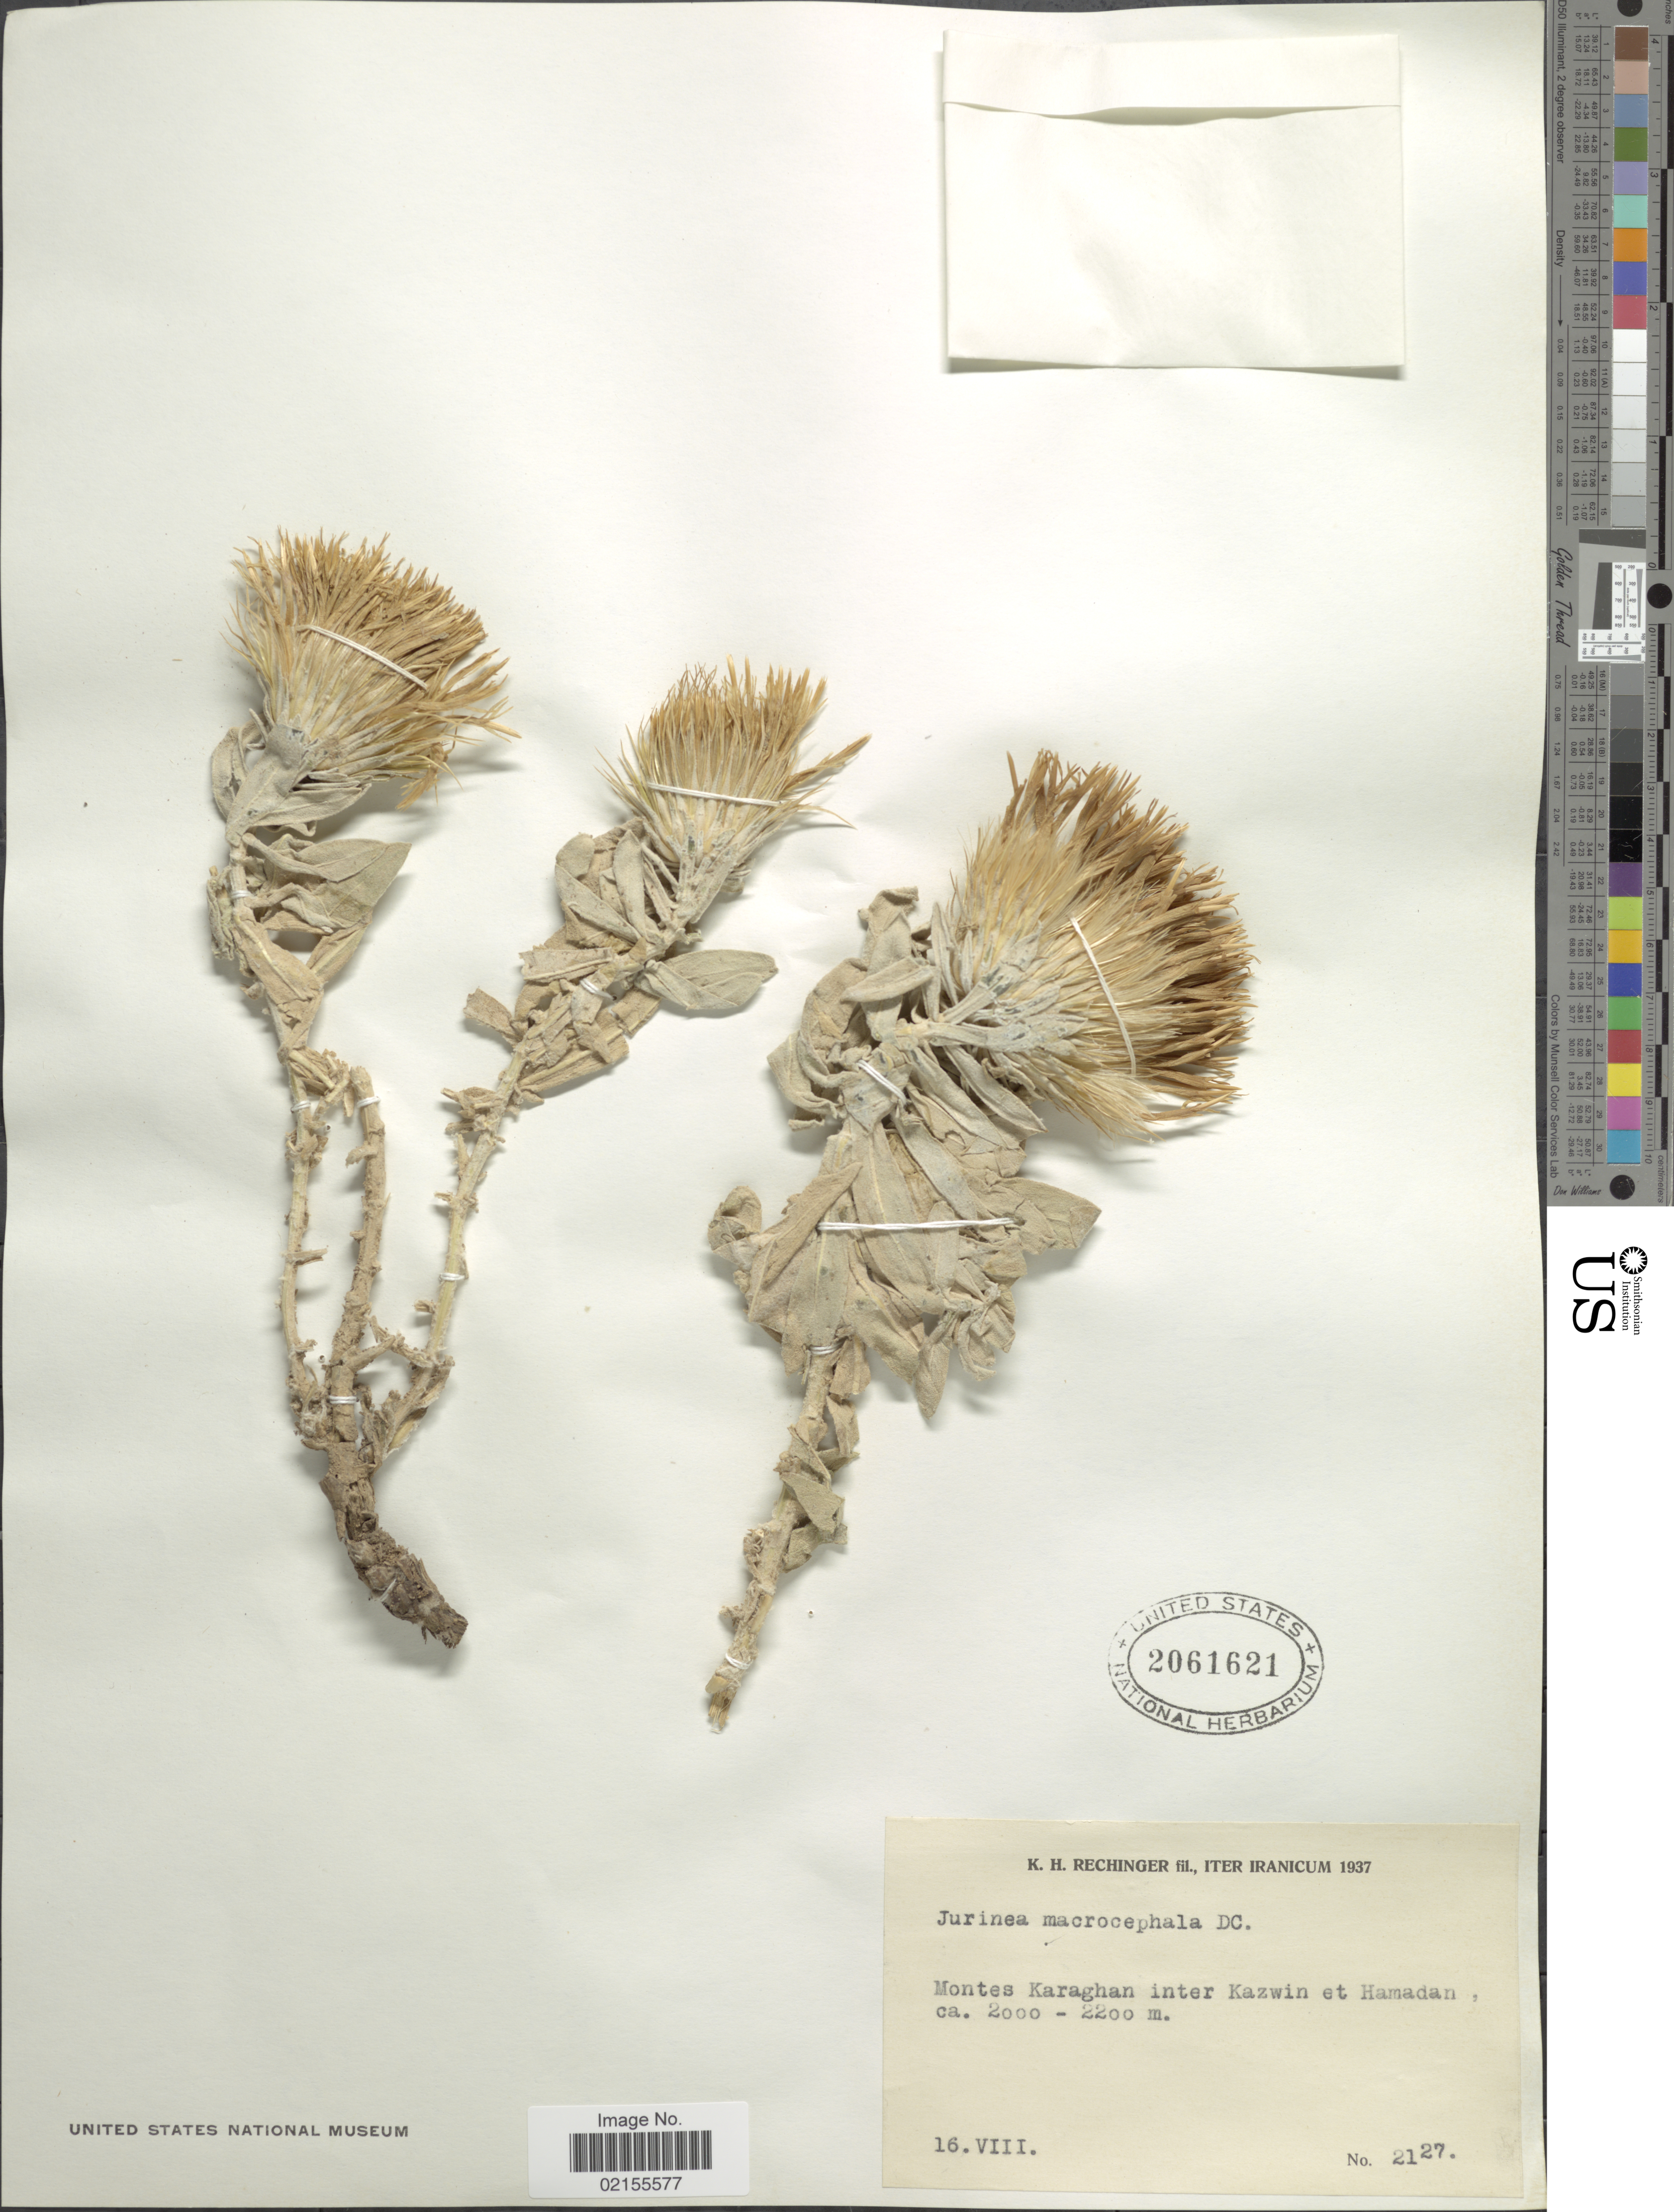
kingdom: Plantae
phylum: Tracheophyta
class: Magnoliopsida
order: Asterales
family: Asteraceae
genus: Jurinea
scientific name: Jurinea macrocephala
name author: DC.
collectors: K. H. Rechinger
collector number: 2127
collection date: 1937-08-16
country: Iran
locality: Montes Karaghan inter Kaswin et Hamadan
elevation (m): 2000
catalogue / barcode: US 2061621